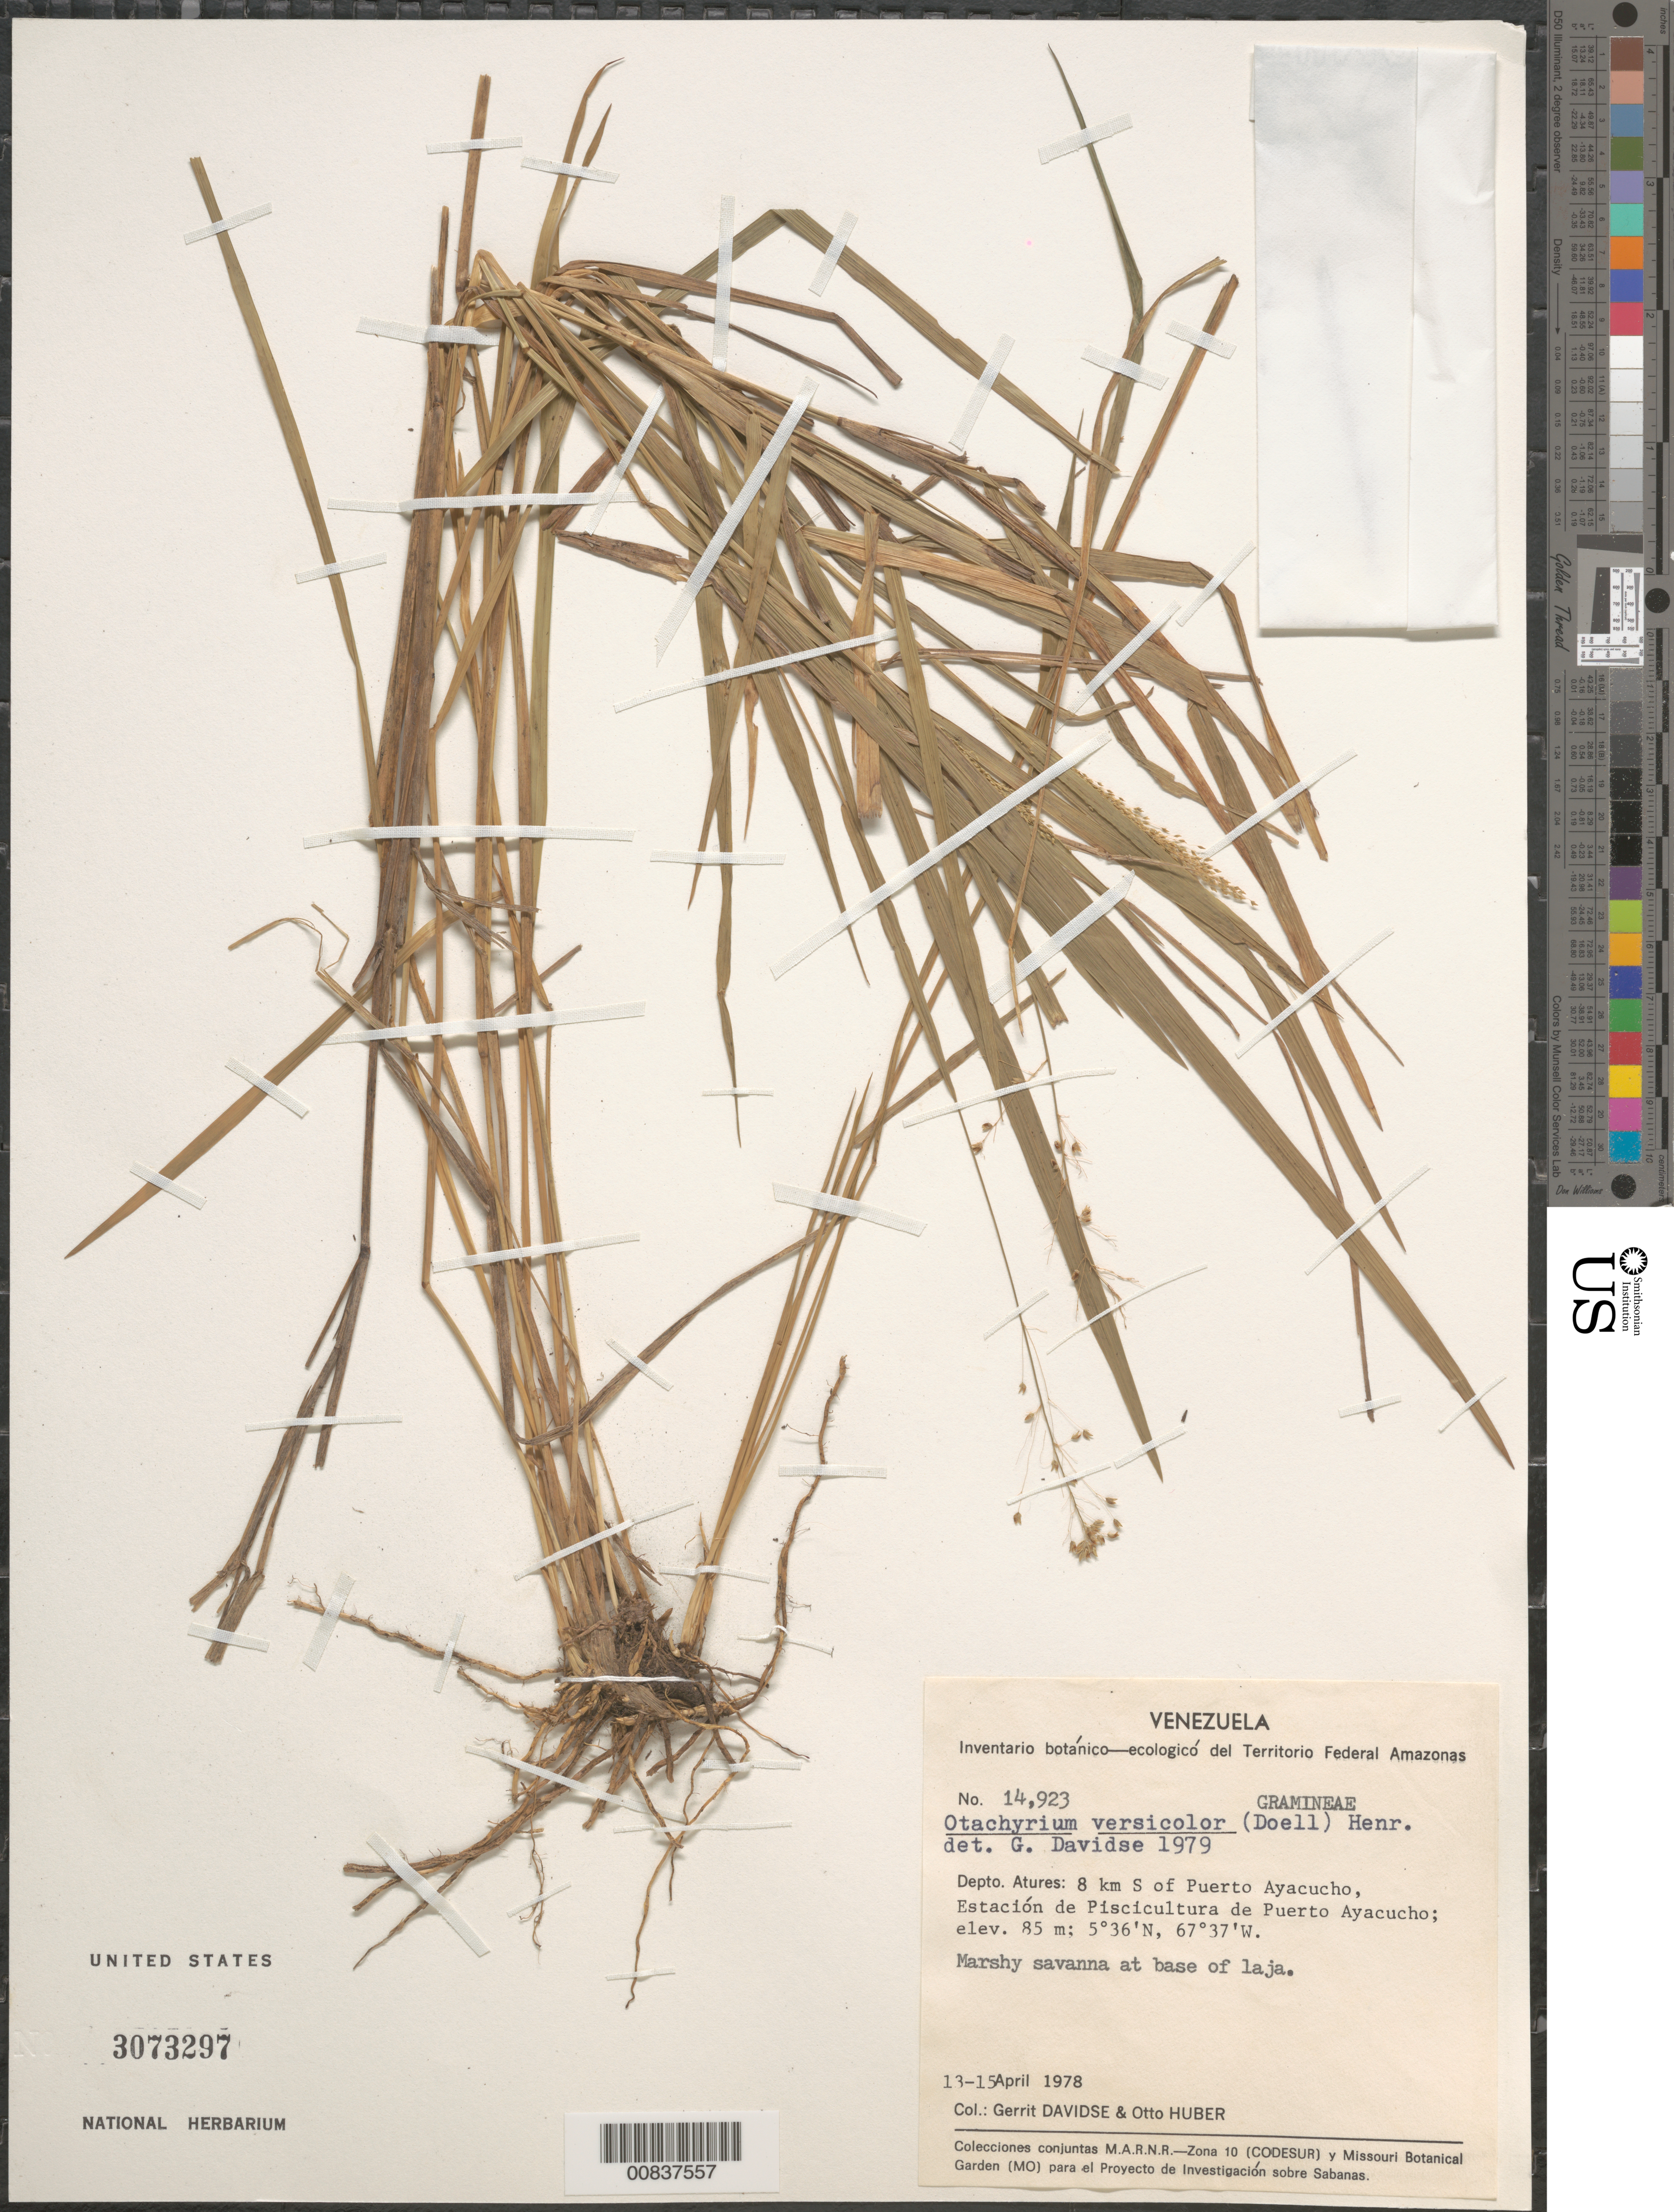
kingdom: Plantae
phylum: Tracheophyta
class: Liliopsida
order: Poales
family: Poaceae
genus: Otachyrium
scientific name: Otachyrium versicolor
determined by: Davidse, Gerrit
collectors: G. Davidse & O. Huber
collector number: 14923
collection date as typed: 13-Apr-79 to 15-Apr-79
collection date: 1979-04-13/1979-04-15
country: Venezuela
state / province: Amazonas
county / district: Atures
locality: Puerto Ayacucho, 8 km S of, Estación de Piscicultura de Puerto Ayacucho, Río Orinoco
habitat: Marshy savanna at base of laja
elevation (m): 85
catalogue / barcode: US 3073297